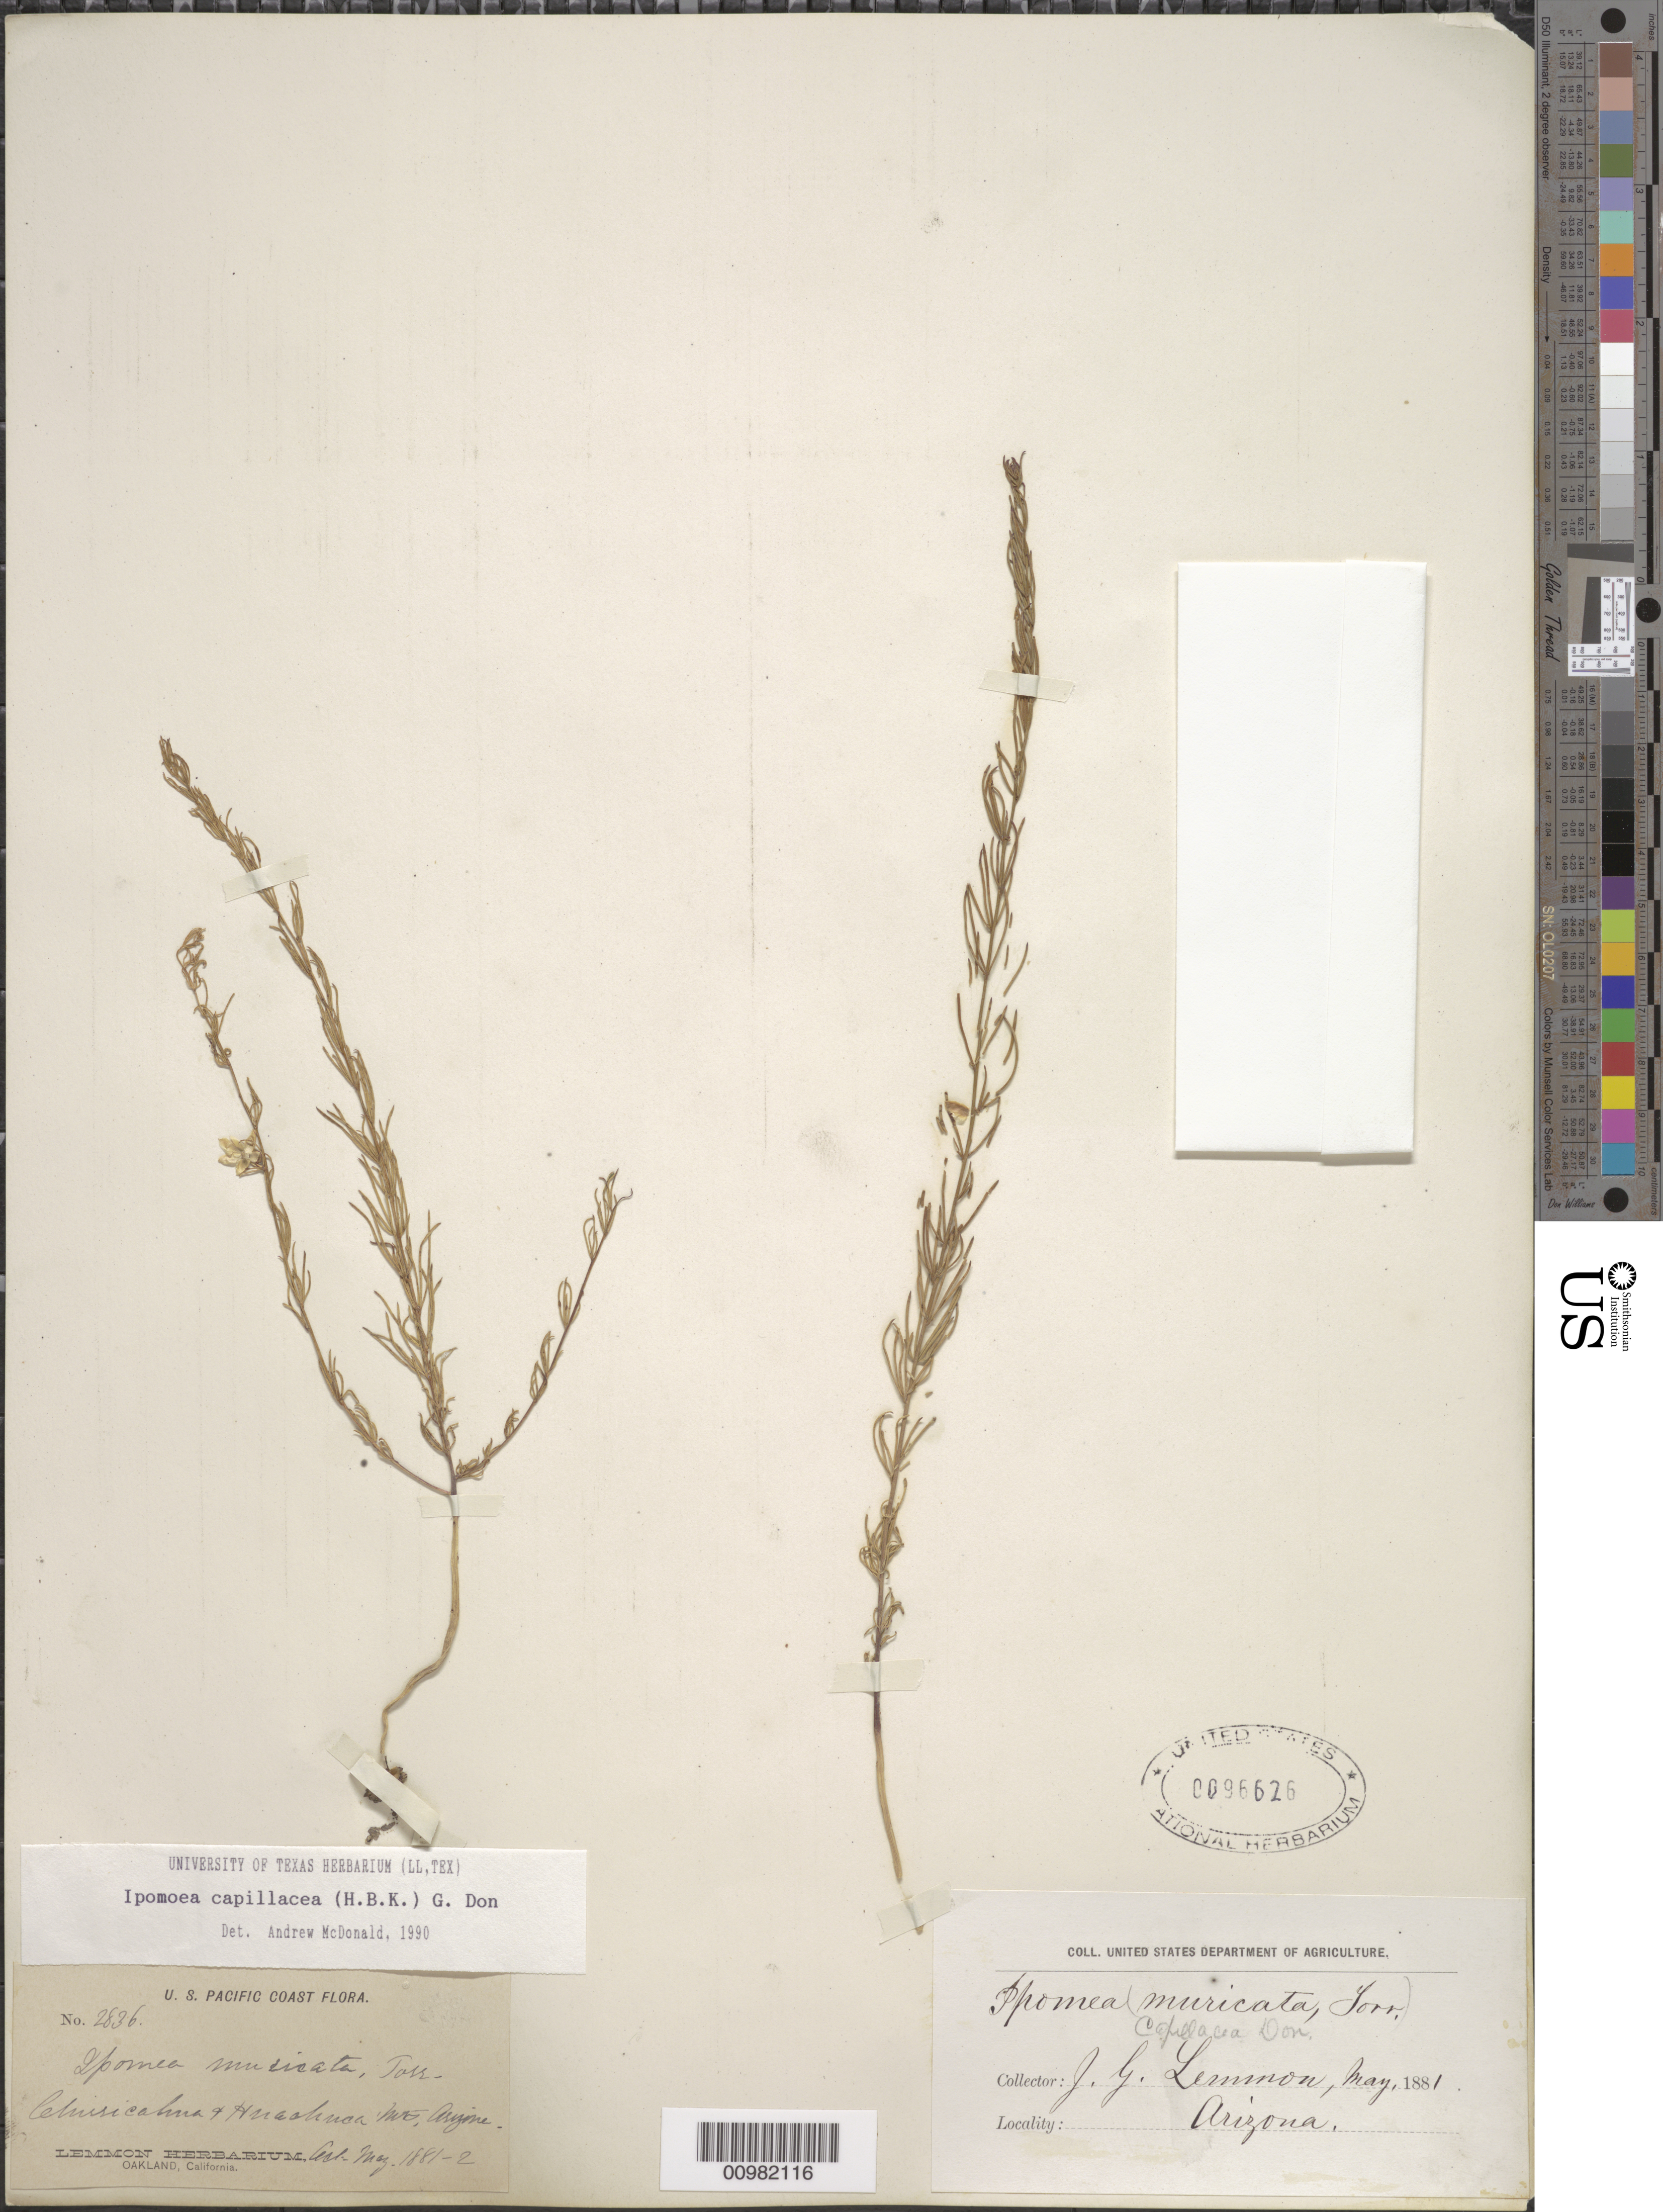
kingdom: Plantae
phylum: Tracheophyta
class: Magnoliopsida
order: Solanales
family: Convolvulaceae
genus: Ipomoea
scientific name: Ipomoea capillacea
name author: (Kunth) G. Don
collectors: J. G. Lemmon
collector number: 2836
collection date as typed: Oct 1881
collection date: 1881-10/1882-05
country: United States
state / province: Arizona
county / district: Cochise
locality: Chiricahua and Huachuca Mts.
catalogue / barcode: US 96626